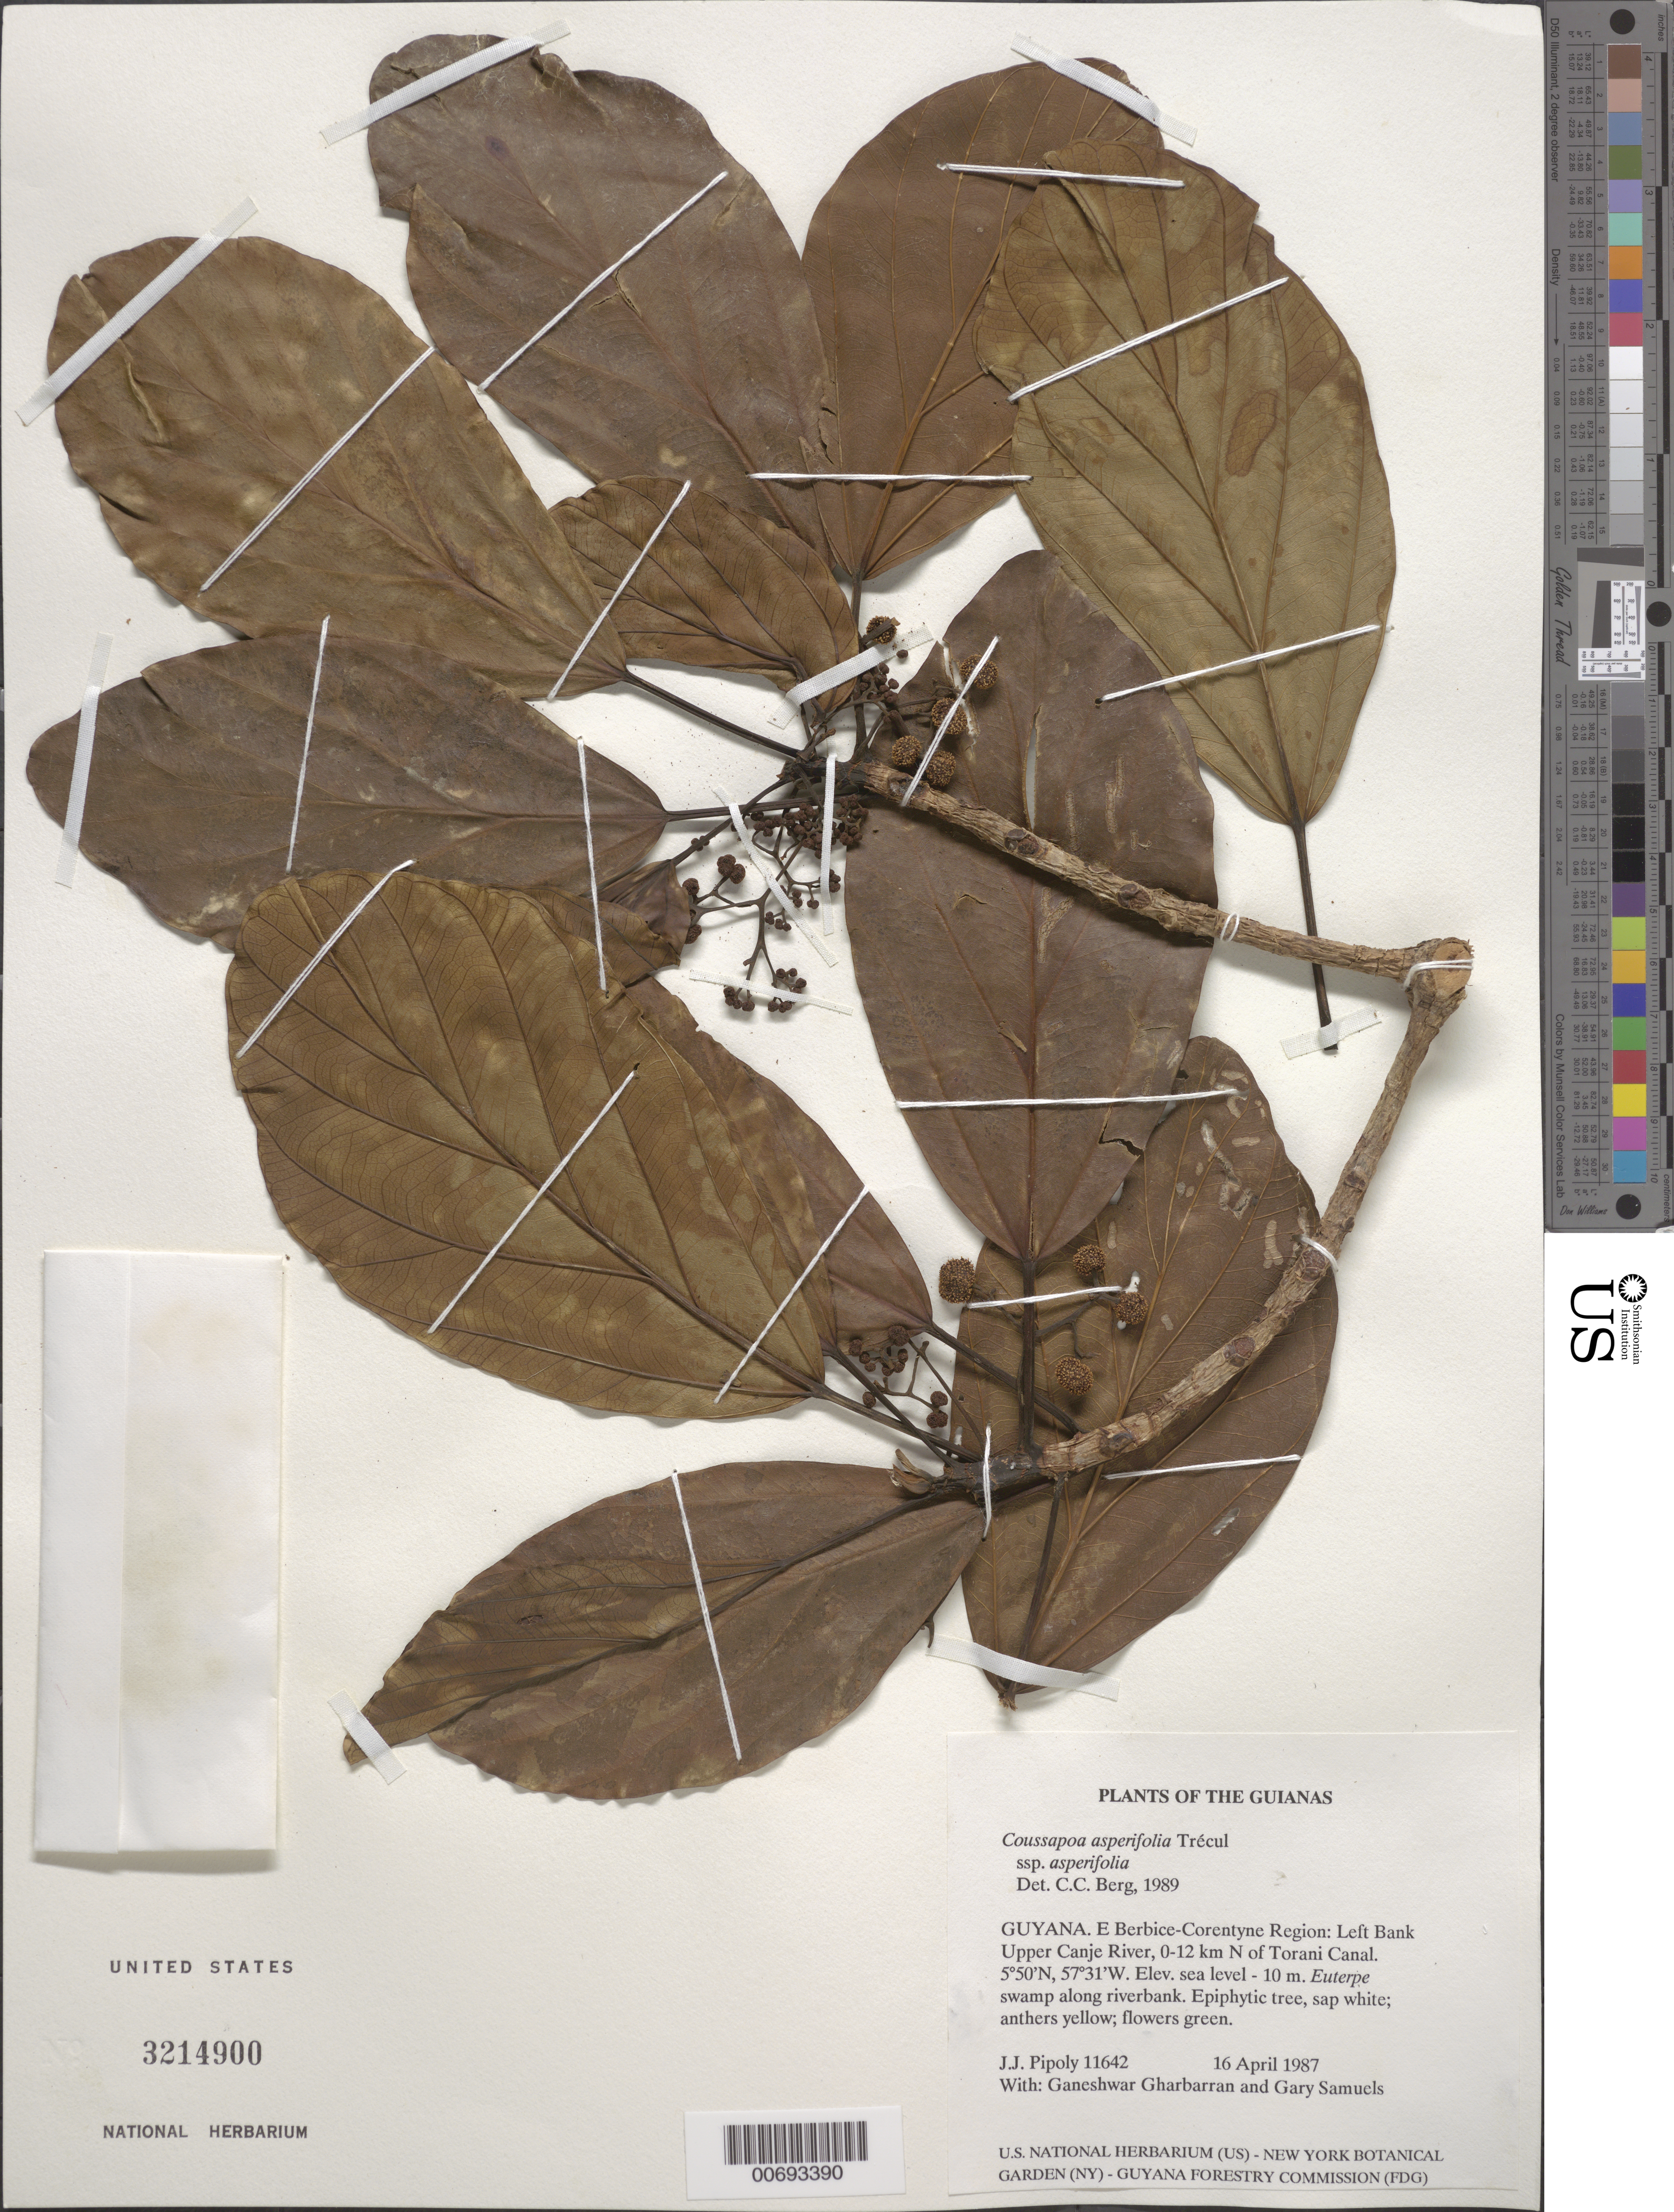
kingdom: Plantae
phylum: Tracheophyta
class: Magnoliopsida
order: Rosales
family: Urticaceae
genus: Coussapoa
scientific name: Coussapoa asperifolia subsp. asperifolia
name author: Trécul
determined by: Berg, C. C.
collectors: J. J. Pipoly, G. Gharbarran & G. Samuels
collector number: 11642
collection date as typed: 16 April 1987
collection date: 1987-04-16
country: Guyana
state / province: E. Berbice-Corentyne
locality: Left Bank Upper Canje River, 0-12 km N of Torani Canal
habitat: Euterpe swamp along riverbank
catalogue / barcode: US 3214900